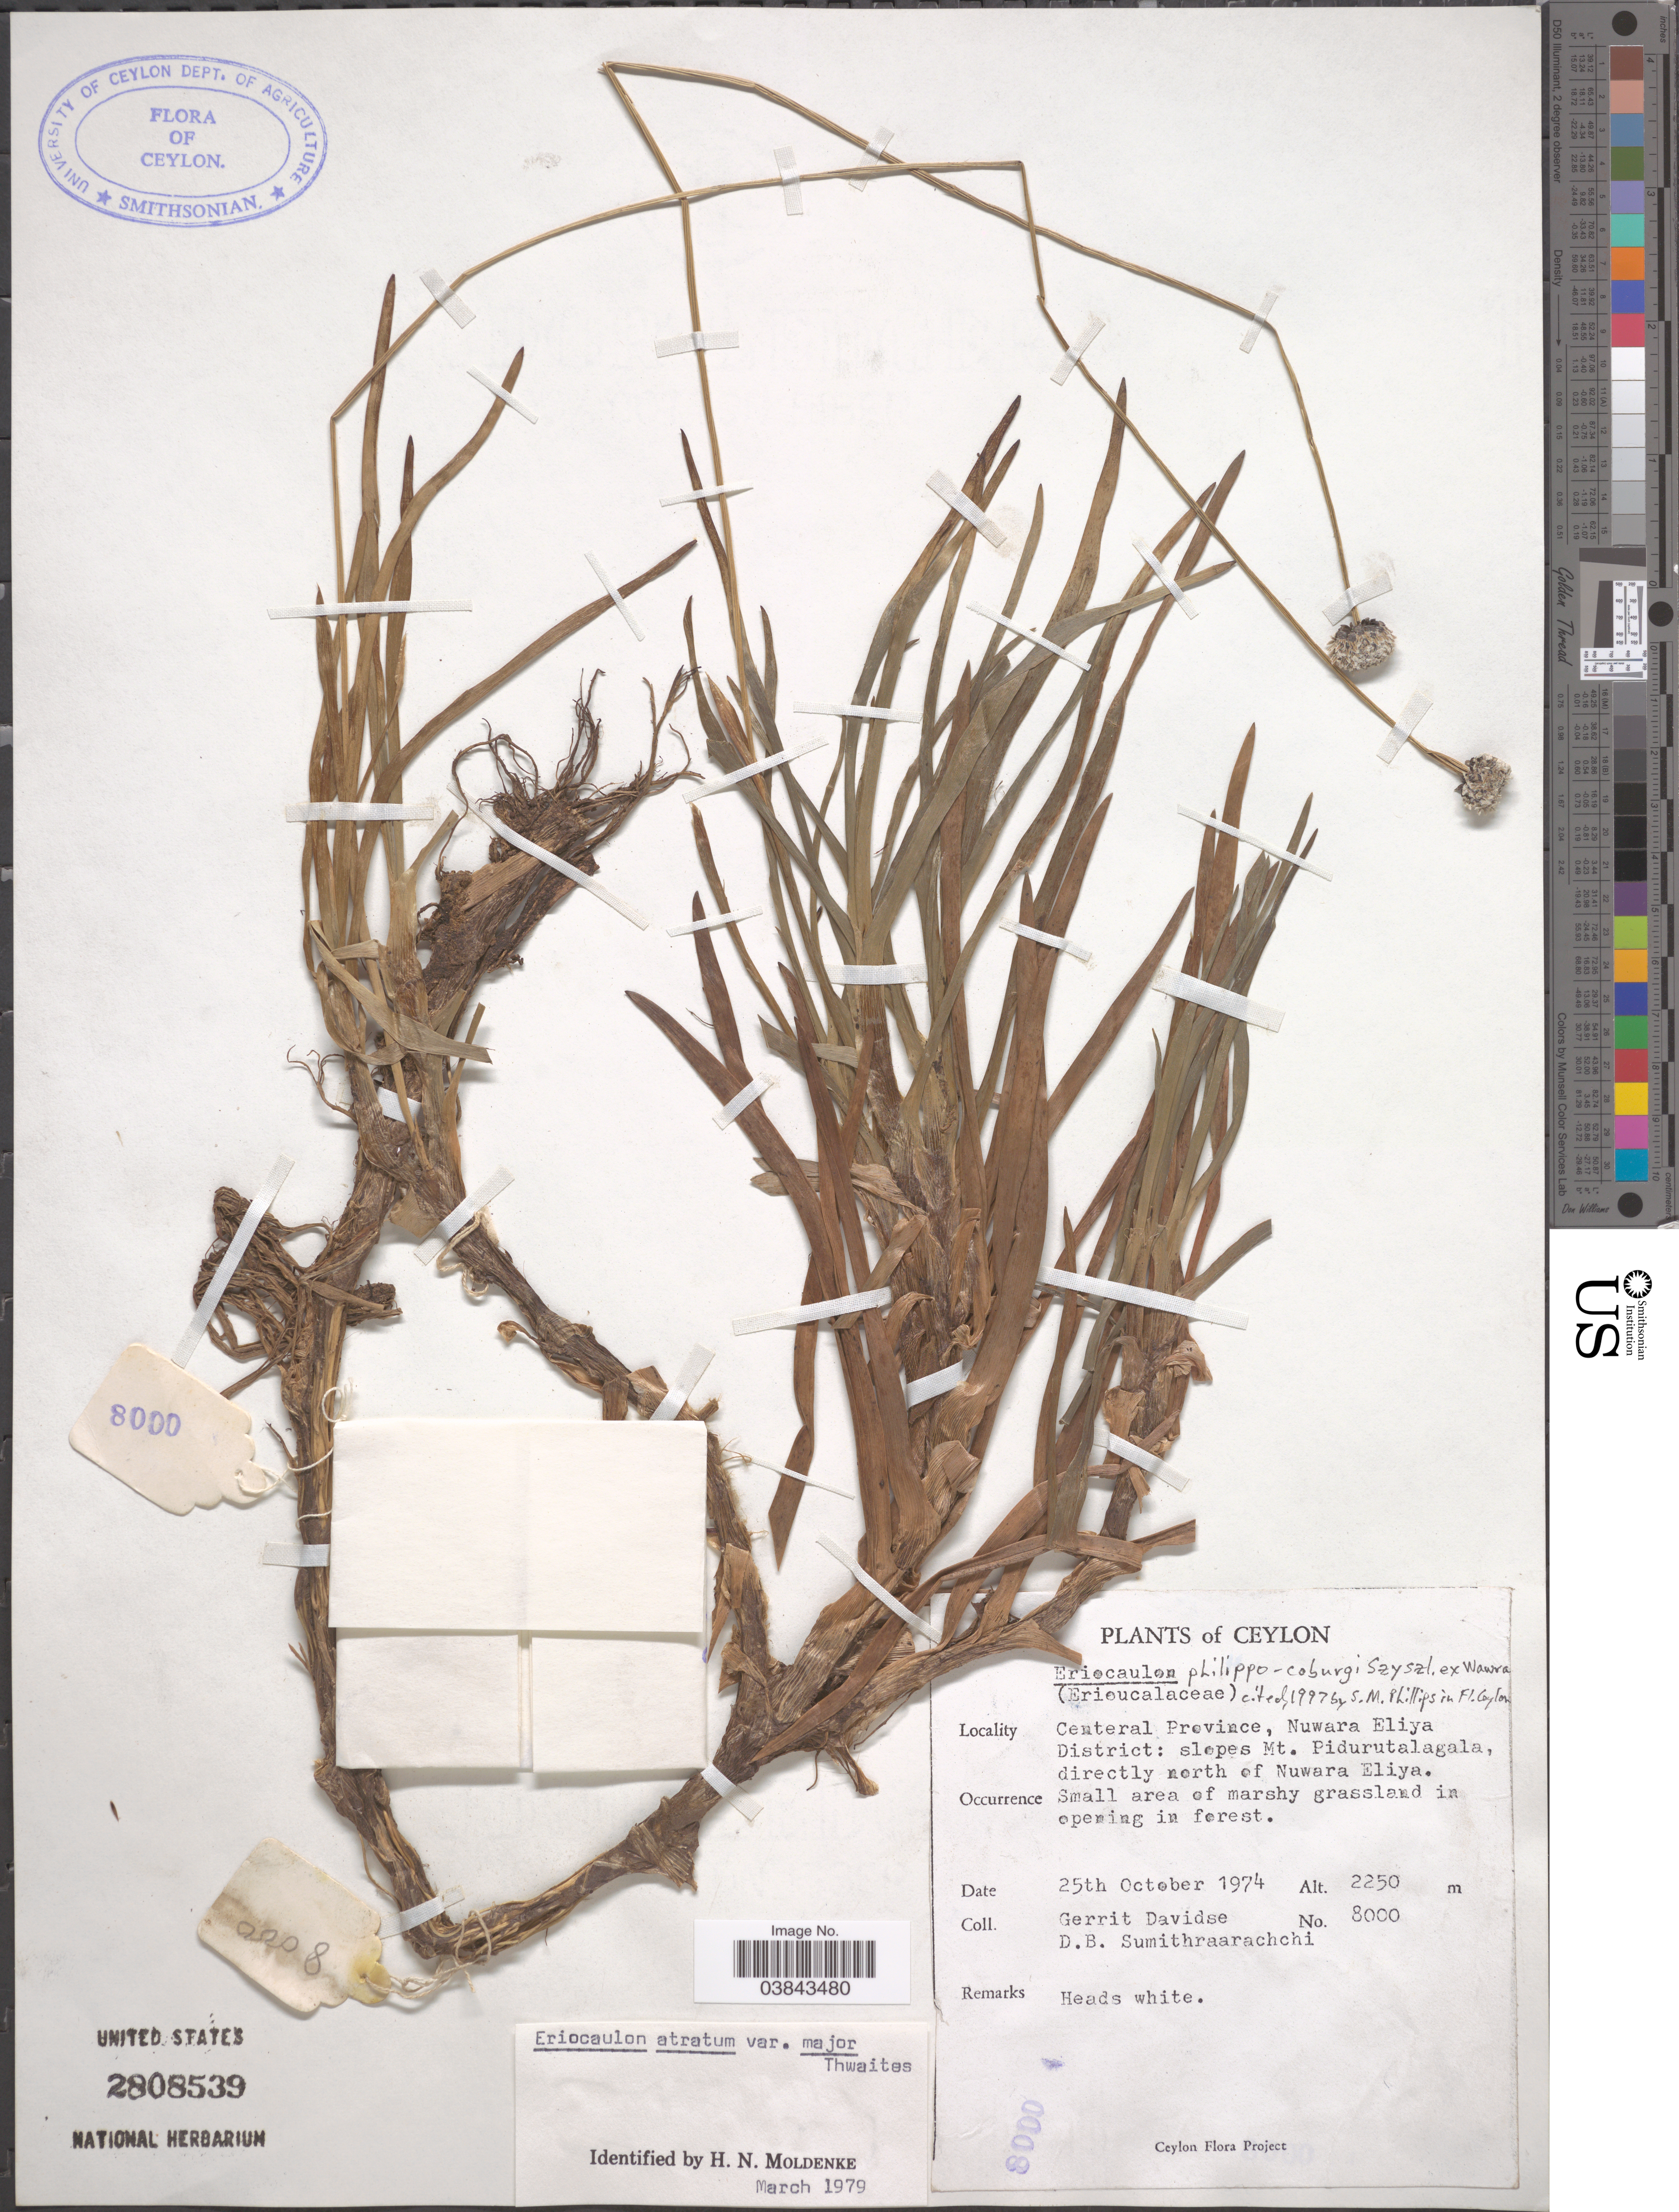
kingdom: Plantae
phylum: Tracheophyta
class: Liliopsida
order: Poales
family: Eriocaulaceae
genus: Eriocaulon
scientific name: Eriocaulon philippo-coburgii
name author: Szyszyl. ex Wawra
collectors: G. Davidse & D. B. Sumithraarachchi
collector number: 8000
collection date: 1974-10-25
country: Sri Lanka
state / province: Central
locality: Ceylon. Nuwara Eliya District: slopes Mt. Pidurutalagala, directly north of Nuwara Eliya.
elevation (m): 2250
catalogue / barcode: US 2808539